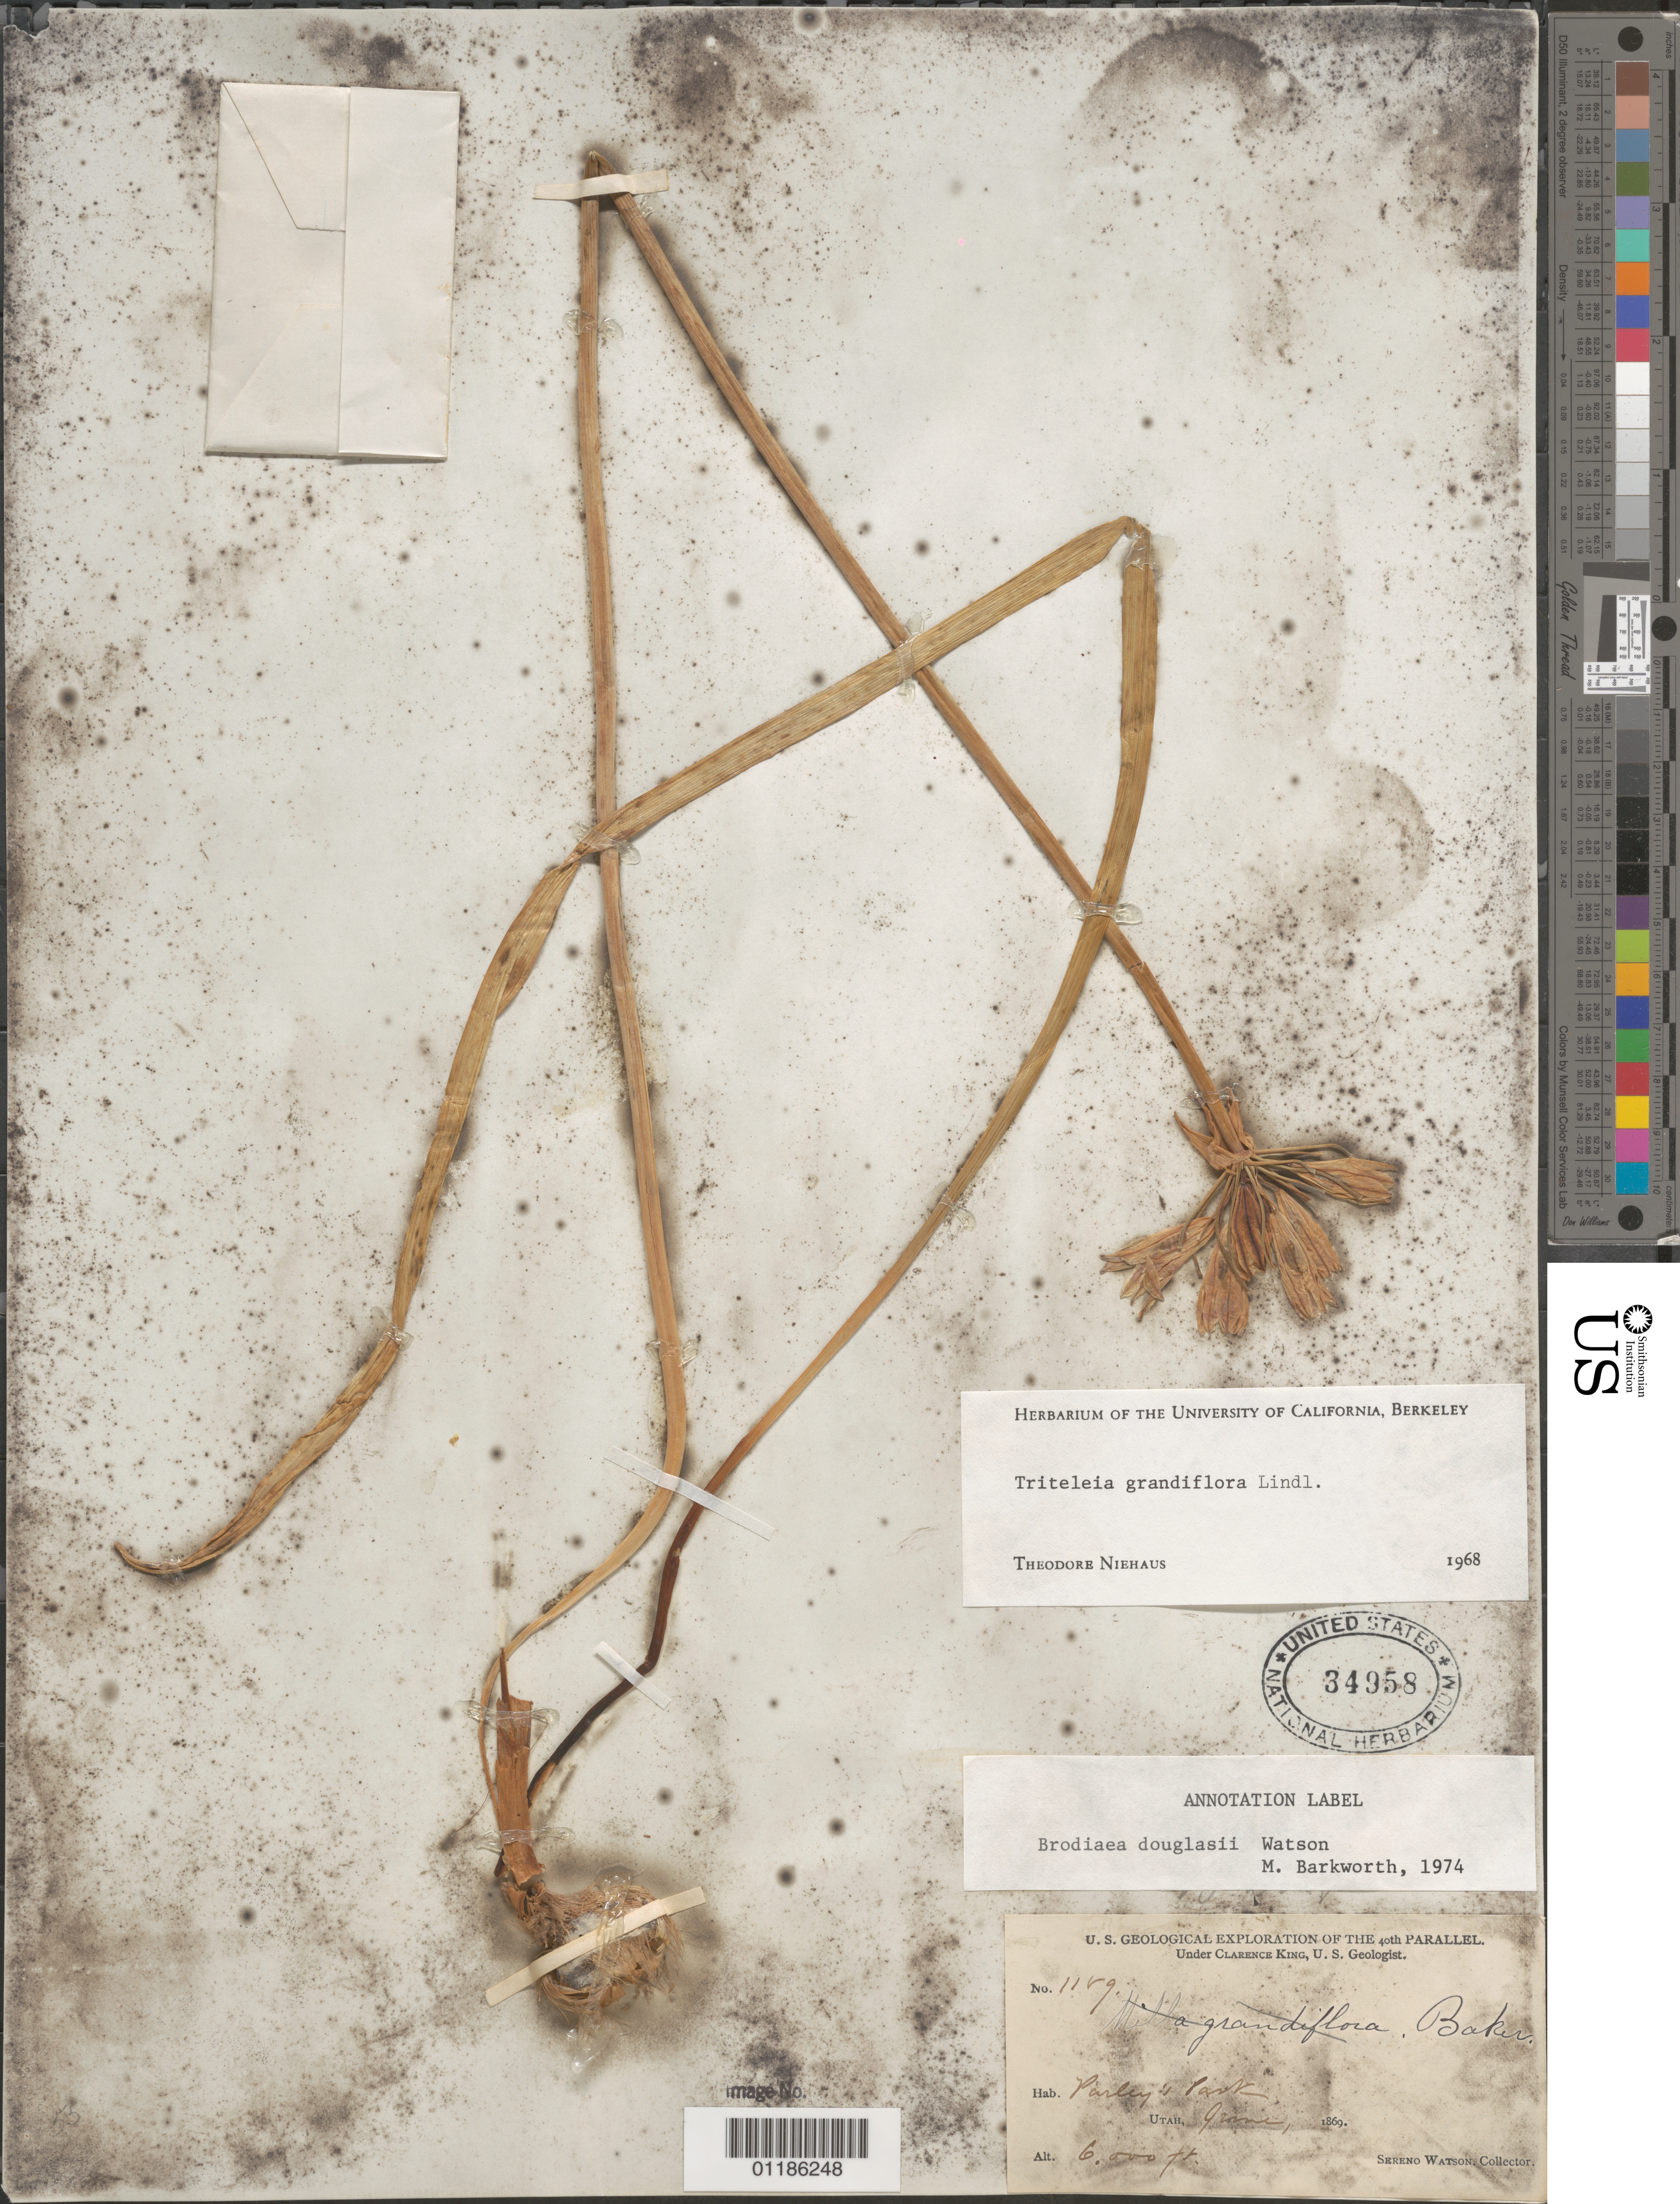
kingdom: Plantae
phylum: Tracheophyta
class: Liliopsida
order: Asparagales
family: Asparagaceae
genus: Triteleia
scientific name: Triteleia grandiflora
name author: Lindl.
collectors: S. Watson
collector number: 1189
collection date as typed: Jun 1869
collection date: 1869-06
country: United States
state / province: Utah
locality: Parley' s Park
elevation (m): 1829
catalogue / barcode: US 34958